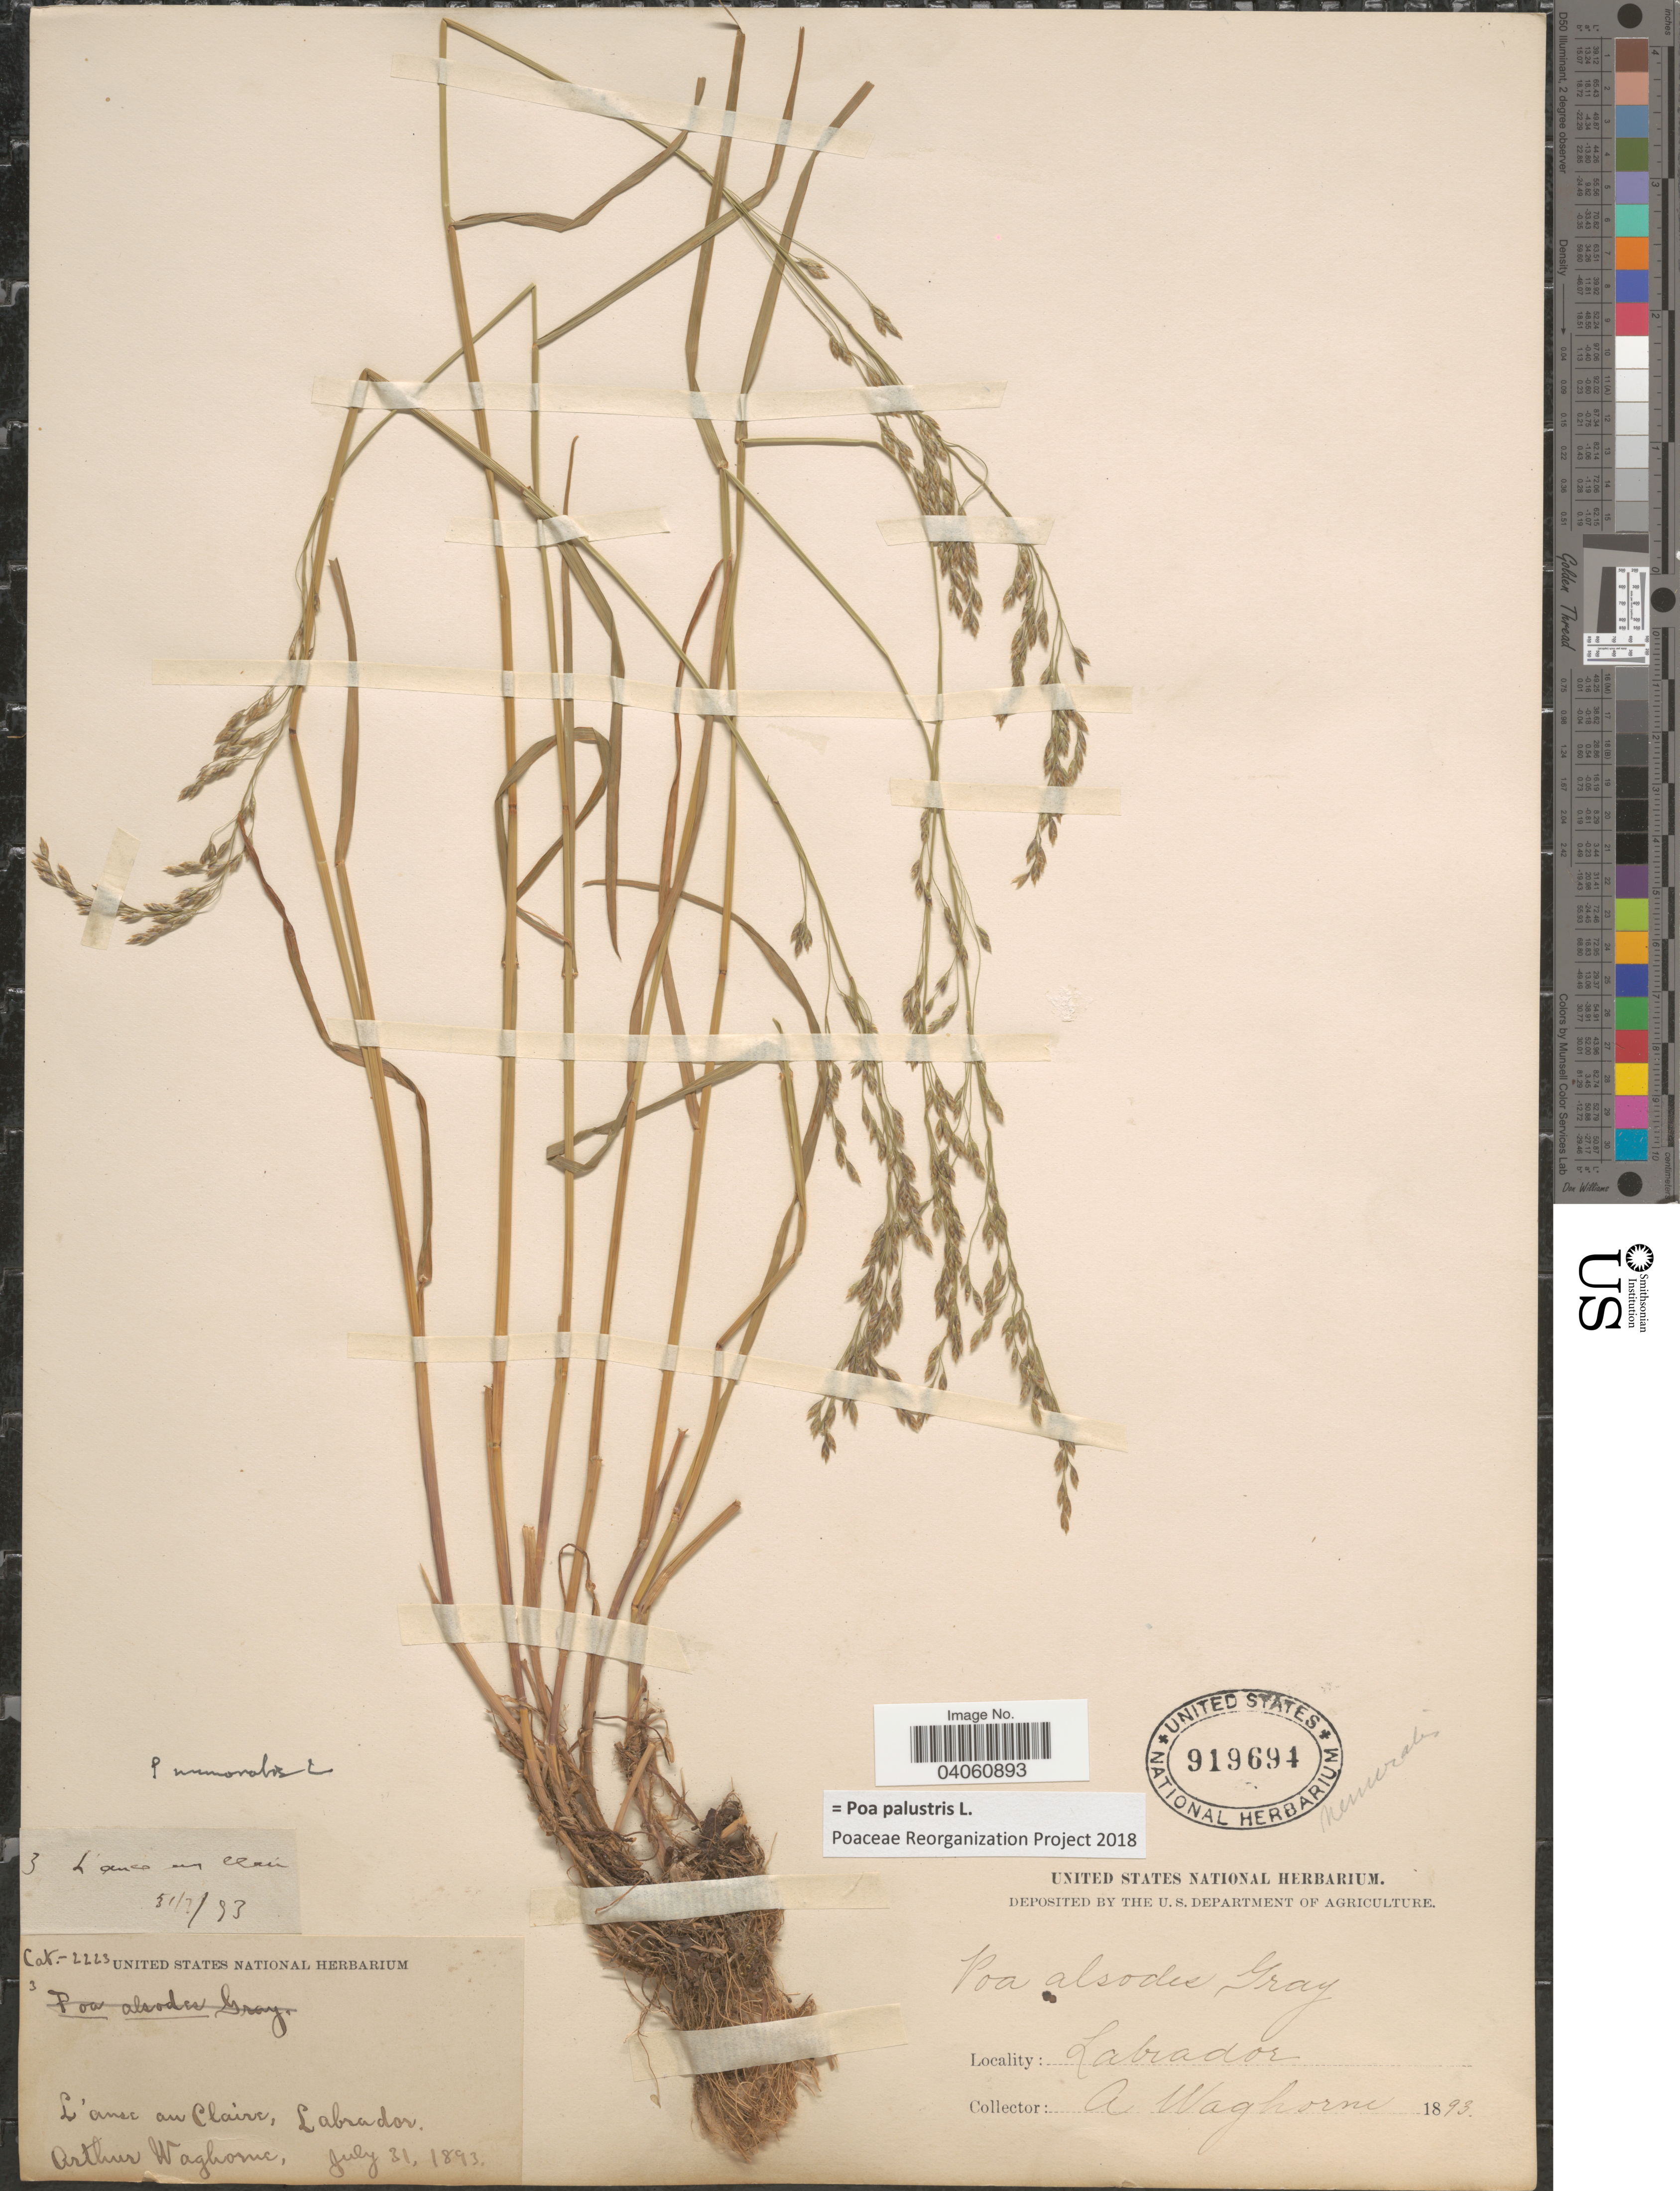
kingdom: Plantae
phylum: Tracheophyta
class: Liliopsida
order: Poales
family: Poaceae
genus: Poa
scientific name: Poa palustris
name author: L.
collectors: A. Waghorne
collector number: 3?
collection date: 1893-07-31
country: Canada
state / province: Newfoundland and Labrador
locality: L'anse au Claire, Labrador.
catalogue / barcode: US 919694